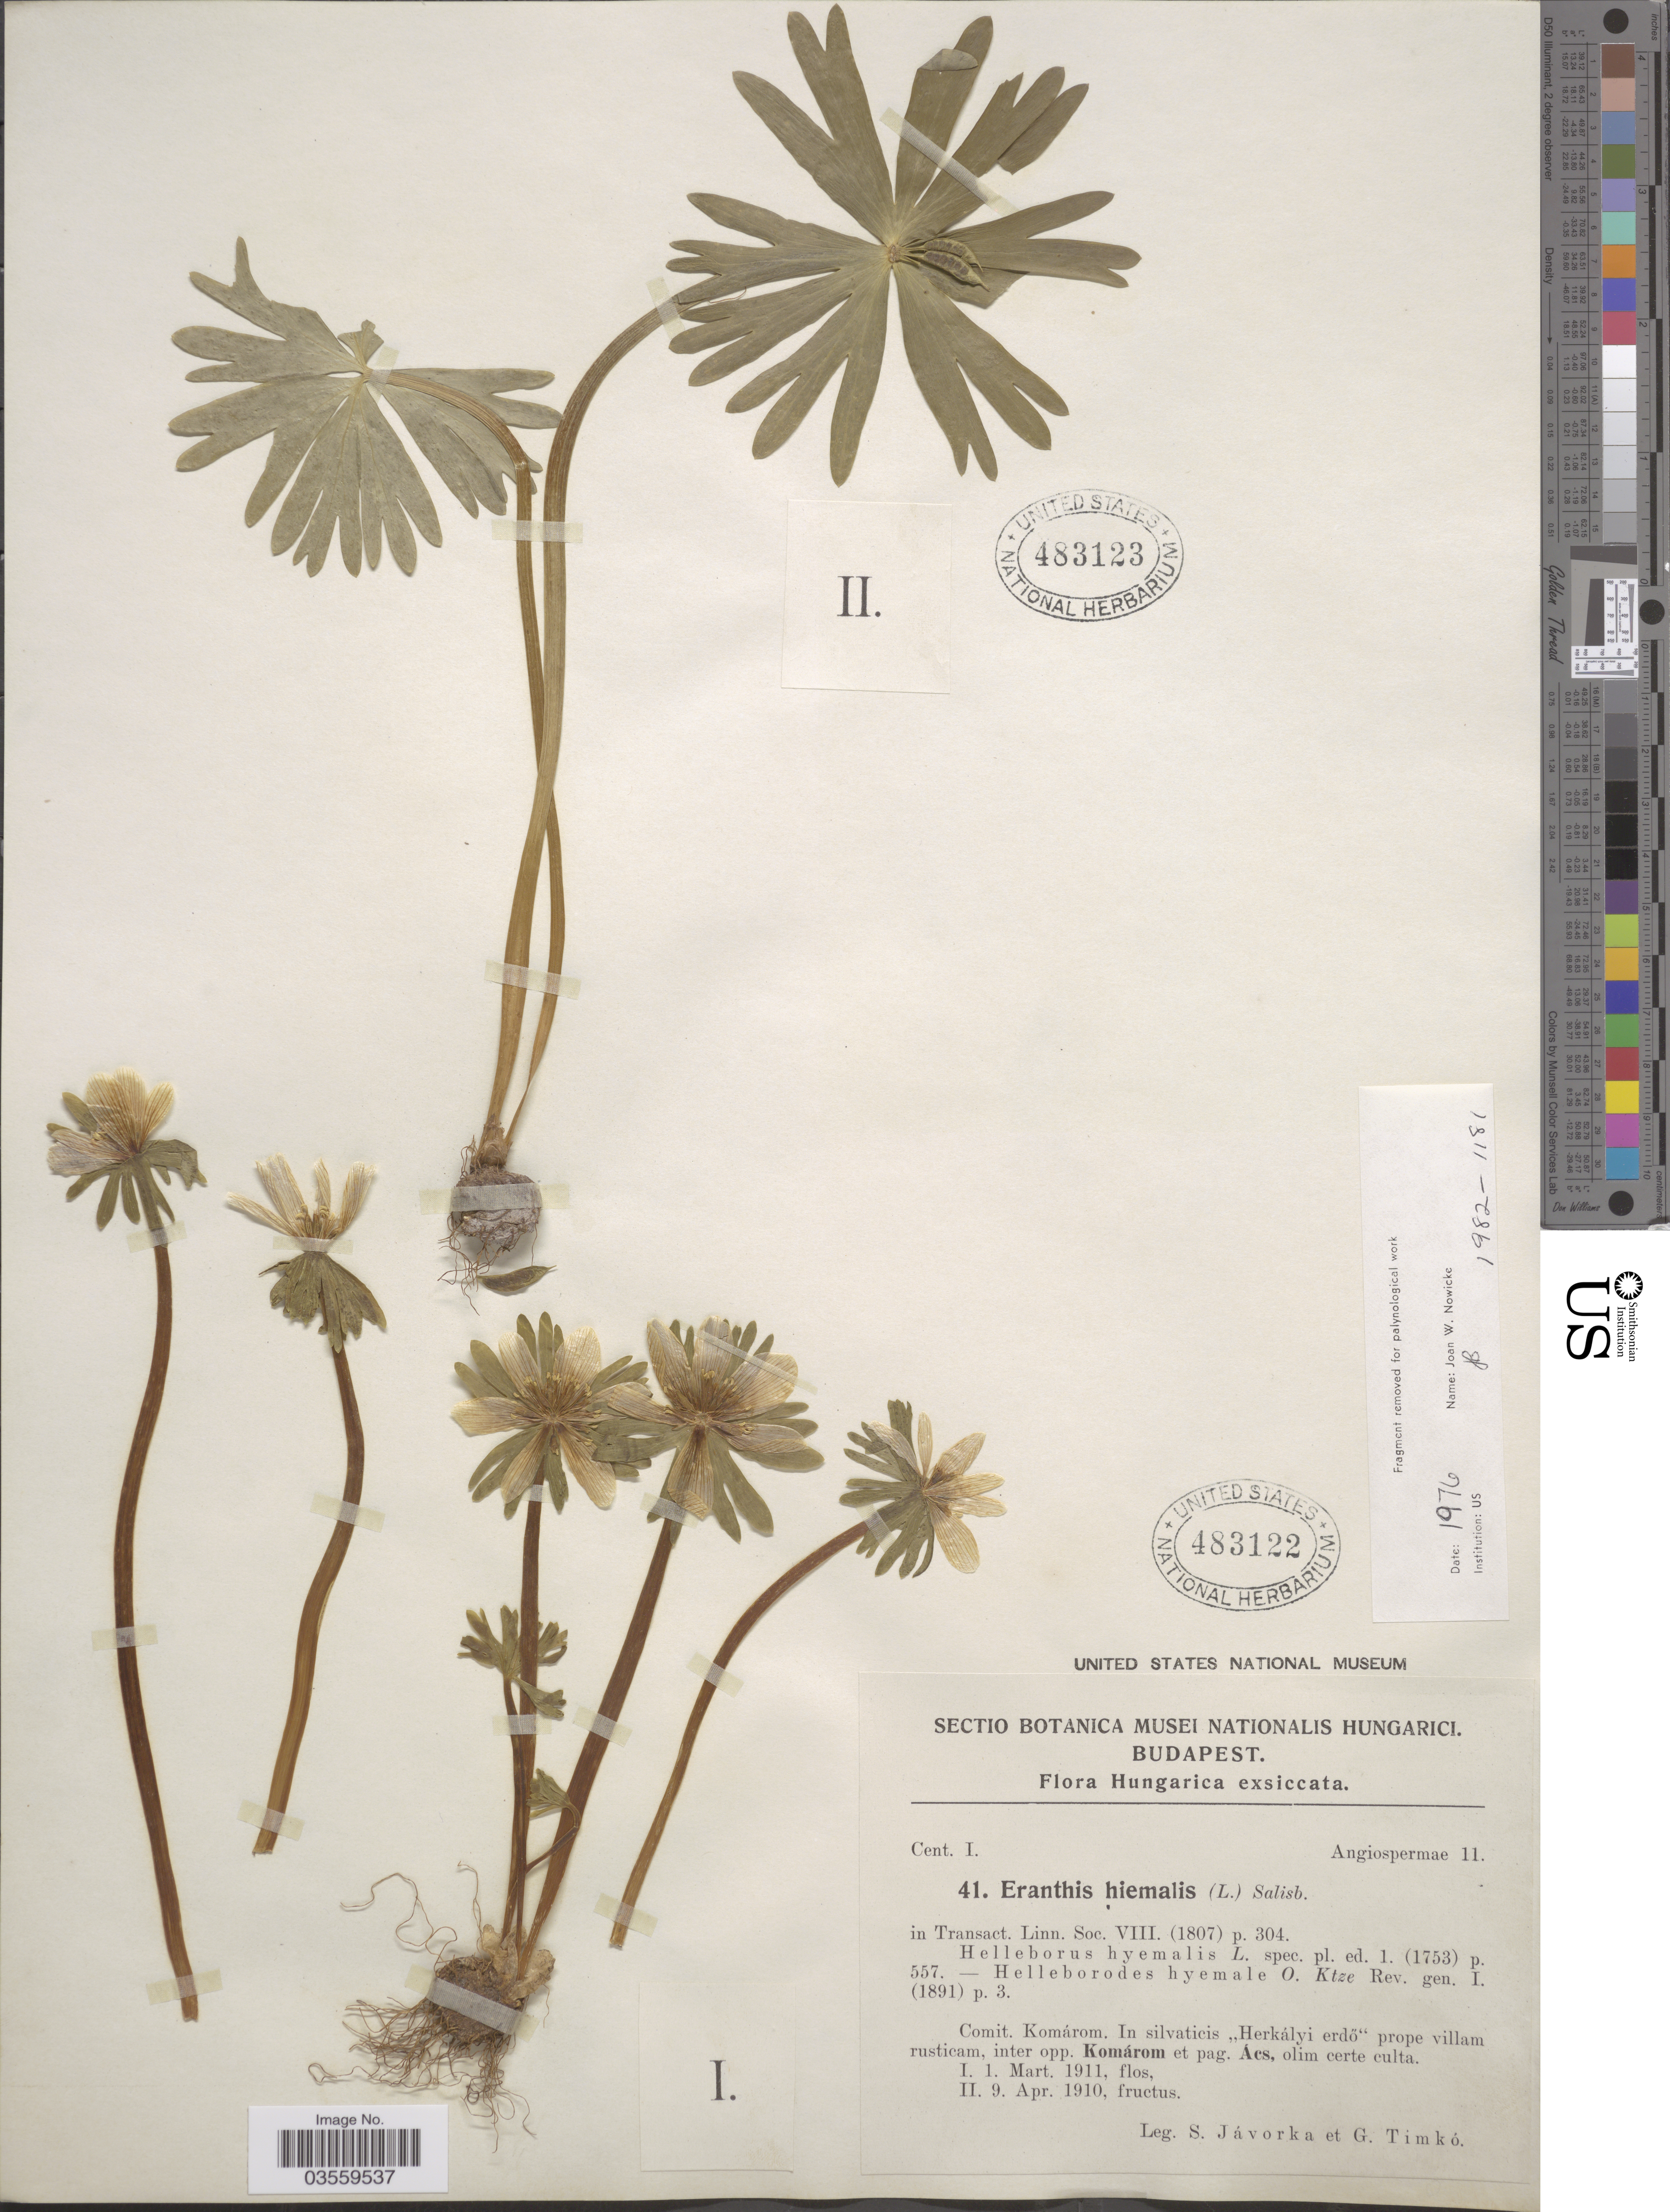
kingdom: Plantae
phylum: Tracheophyta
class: Magnoliopsida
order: Ranunculales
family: Ranunculaceae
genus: Eranthis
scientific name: Eranthis hyemalis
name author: (L.) Salisb.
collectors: S. Javorka & G. Timko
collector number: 41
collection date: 1911-03-01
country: Hungary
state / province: Komárom-Esztergom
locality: Comit. Komárom. In silvaticis "Herkályi erdö" prope villam rusticam, inter opp. Komárom et pag. Ács, olim certe culta.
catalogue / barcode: US 483122